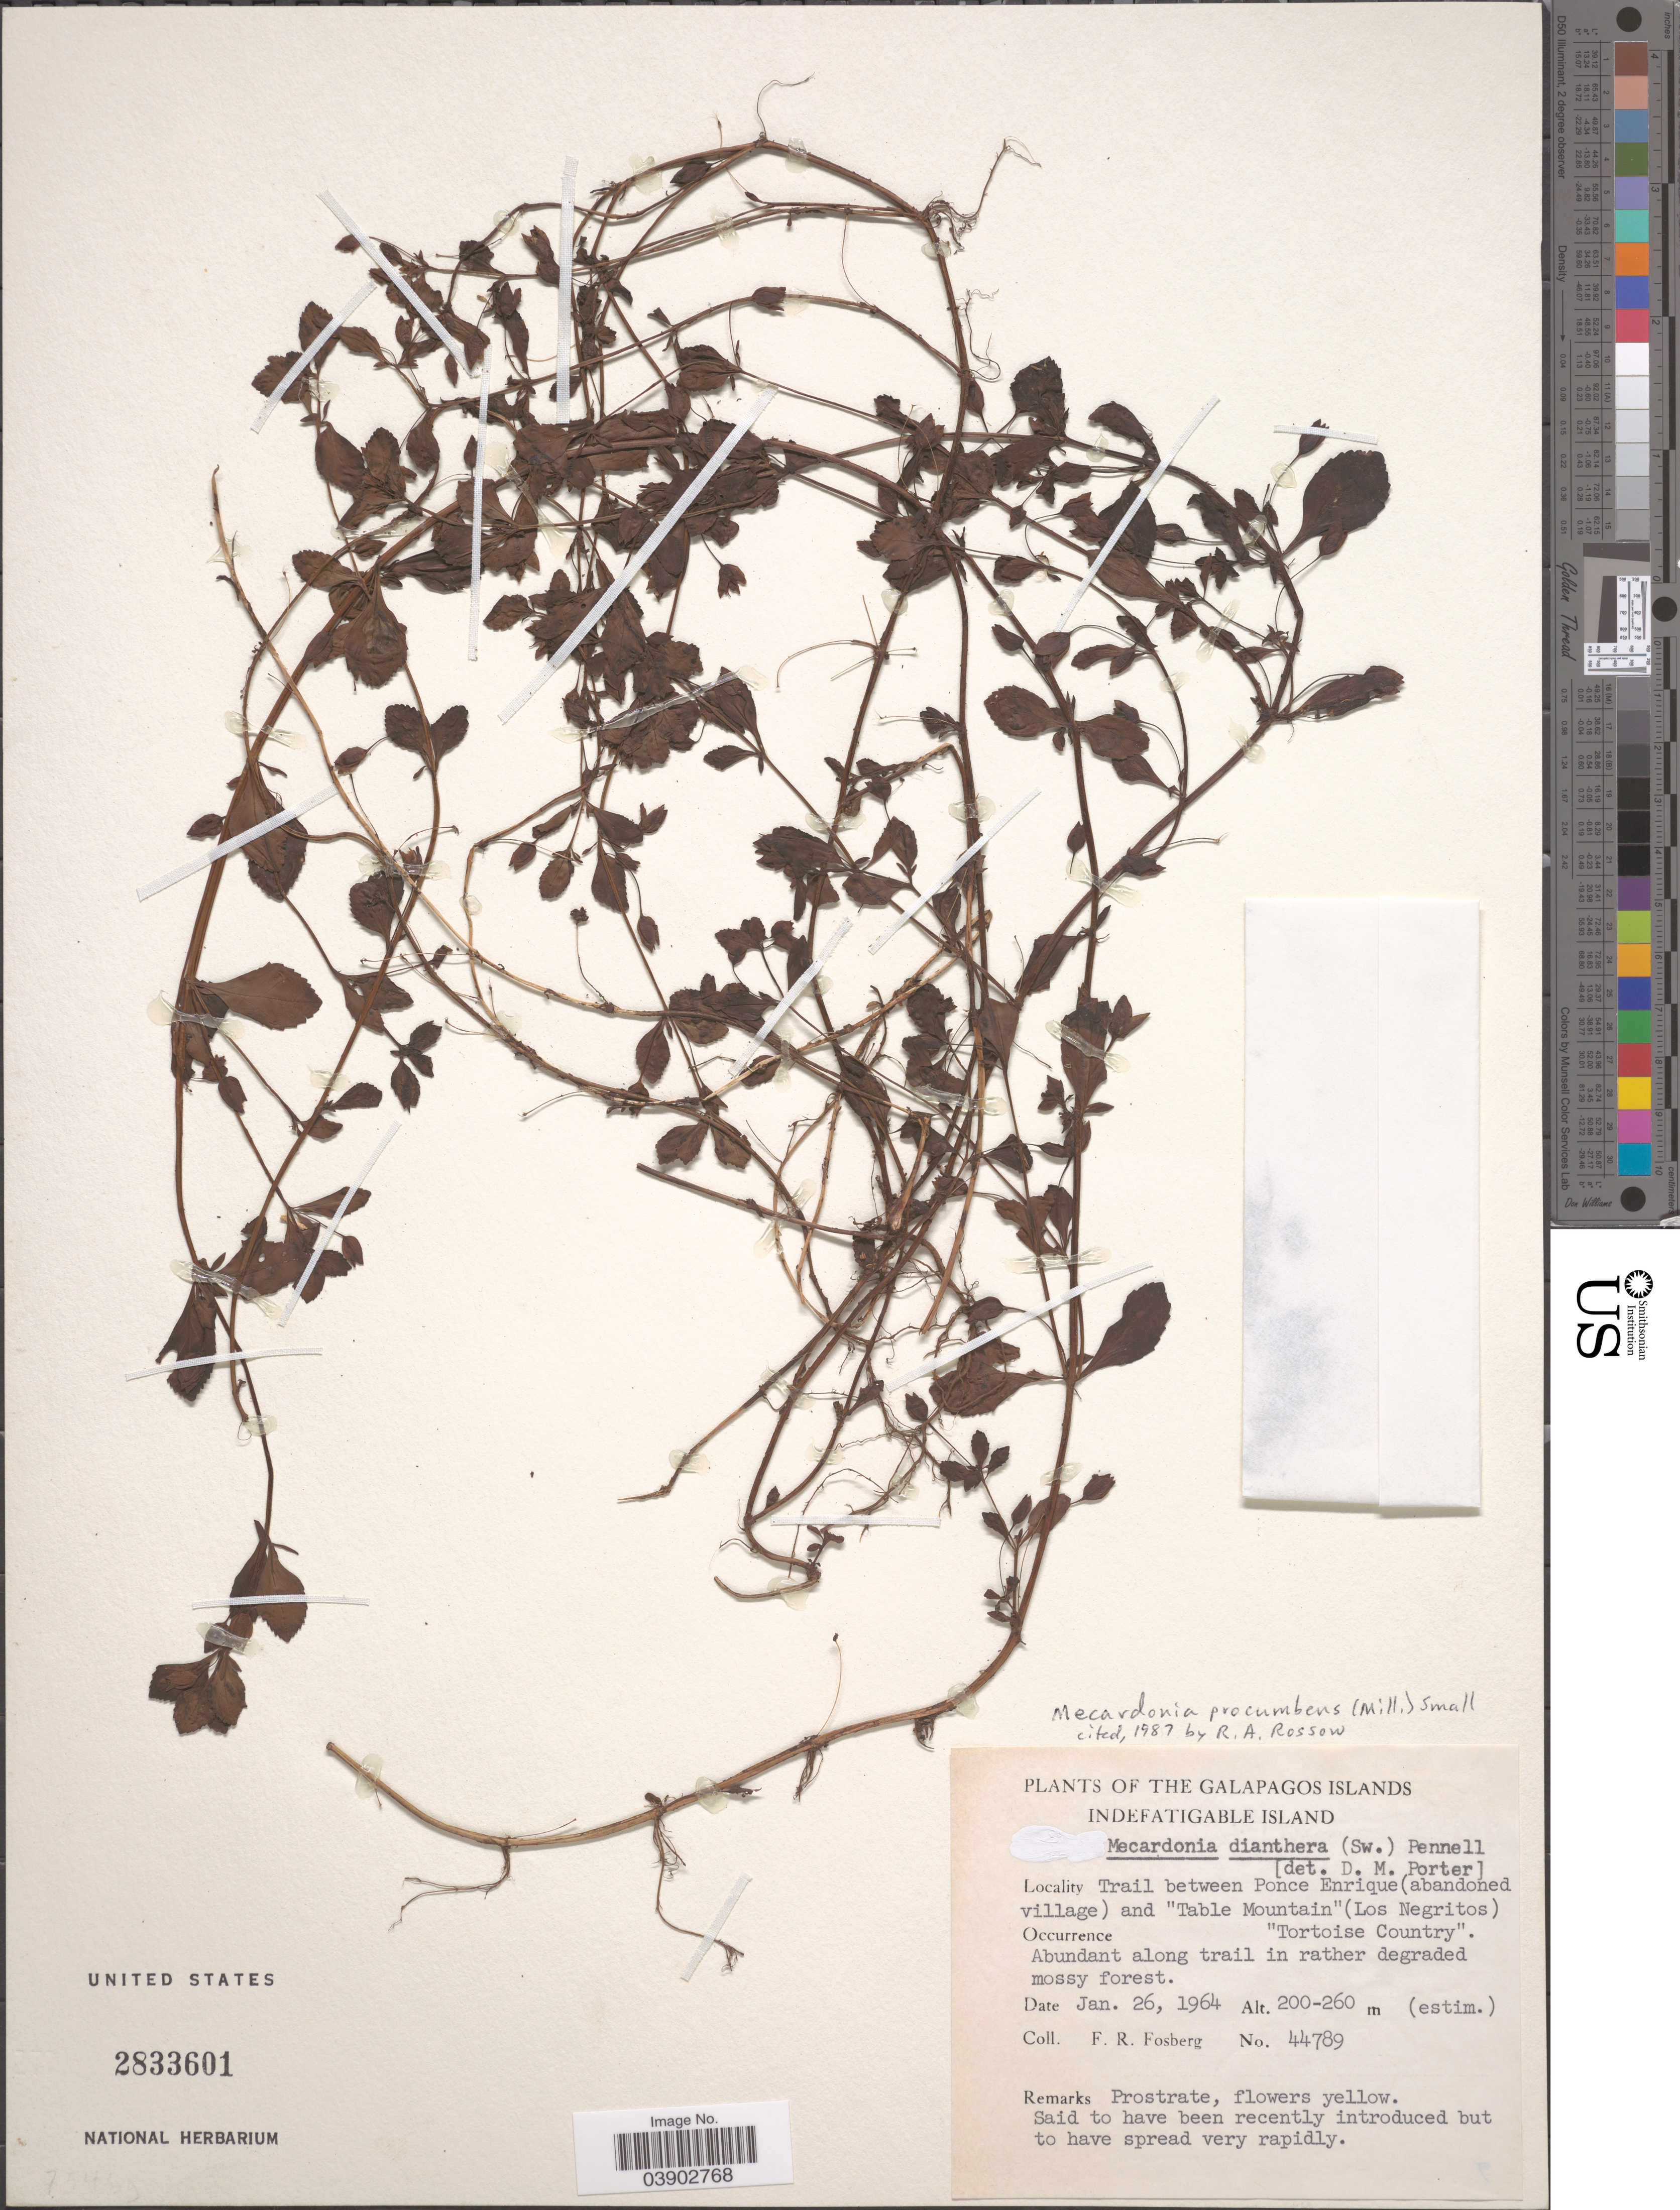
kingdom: Plantae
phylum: Tracheophyta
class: Magnoliopsida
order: Lamiales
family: Plantaginaceae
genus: Mecardonia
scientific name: Mecardonia procumbens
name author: (Mill.) Small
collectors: F. R. Fosberg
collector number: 44789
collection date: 1964-01-26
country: Ecuador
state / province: Colón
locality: The Galapagos Islands. Indefatigable Island. Trail between Ponce Enrique (abandoned village) and "Table Mountain" (Los Negritos) "Tortoise Country".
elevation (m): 200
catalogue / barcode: US 2833601